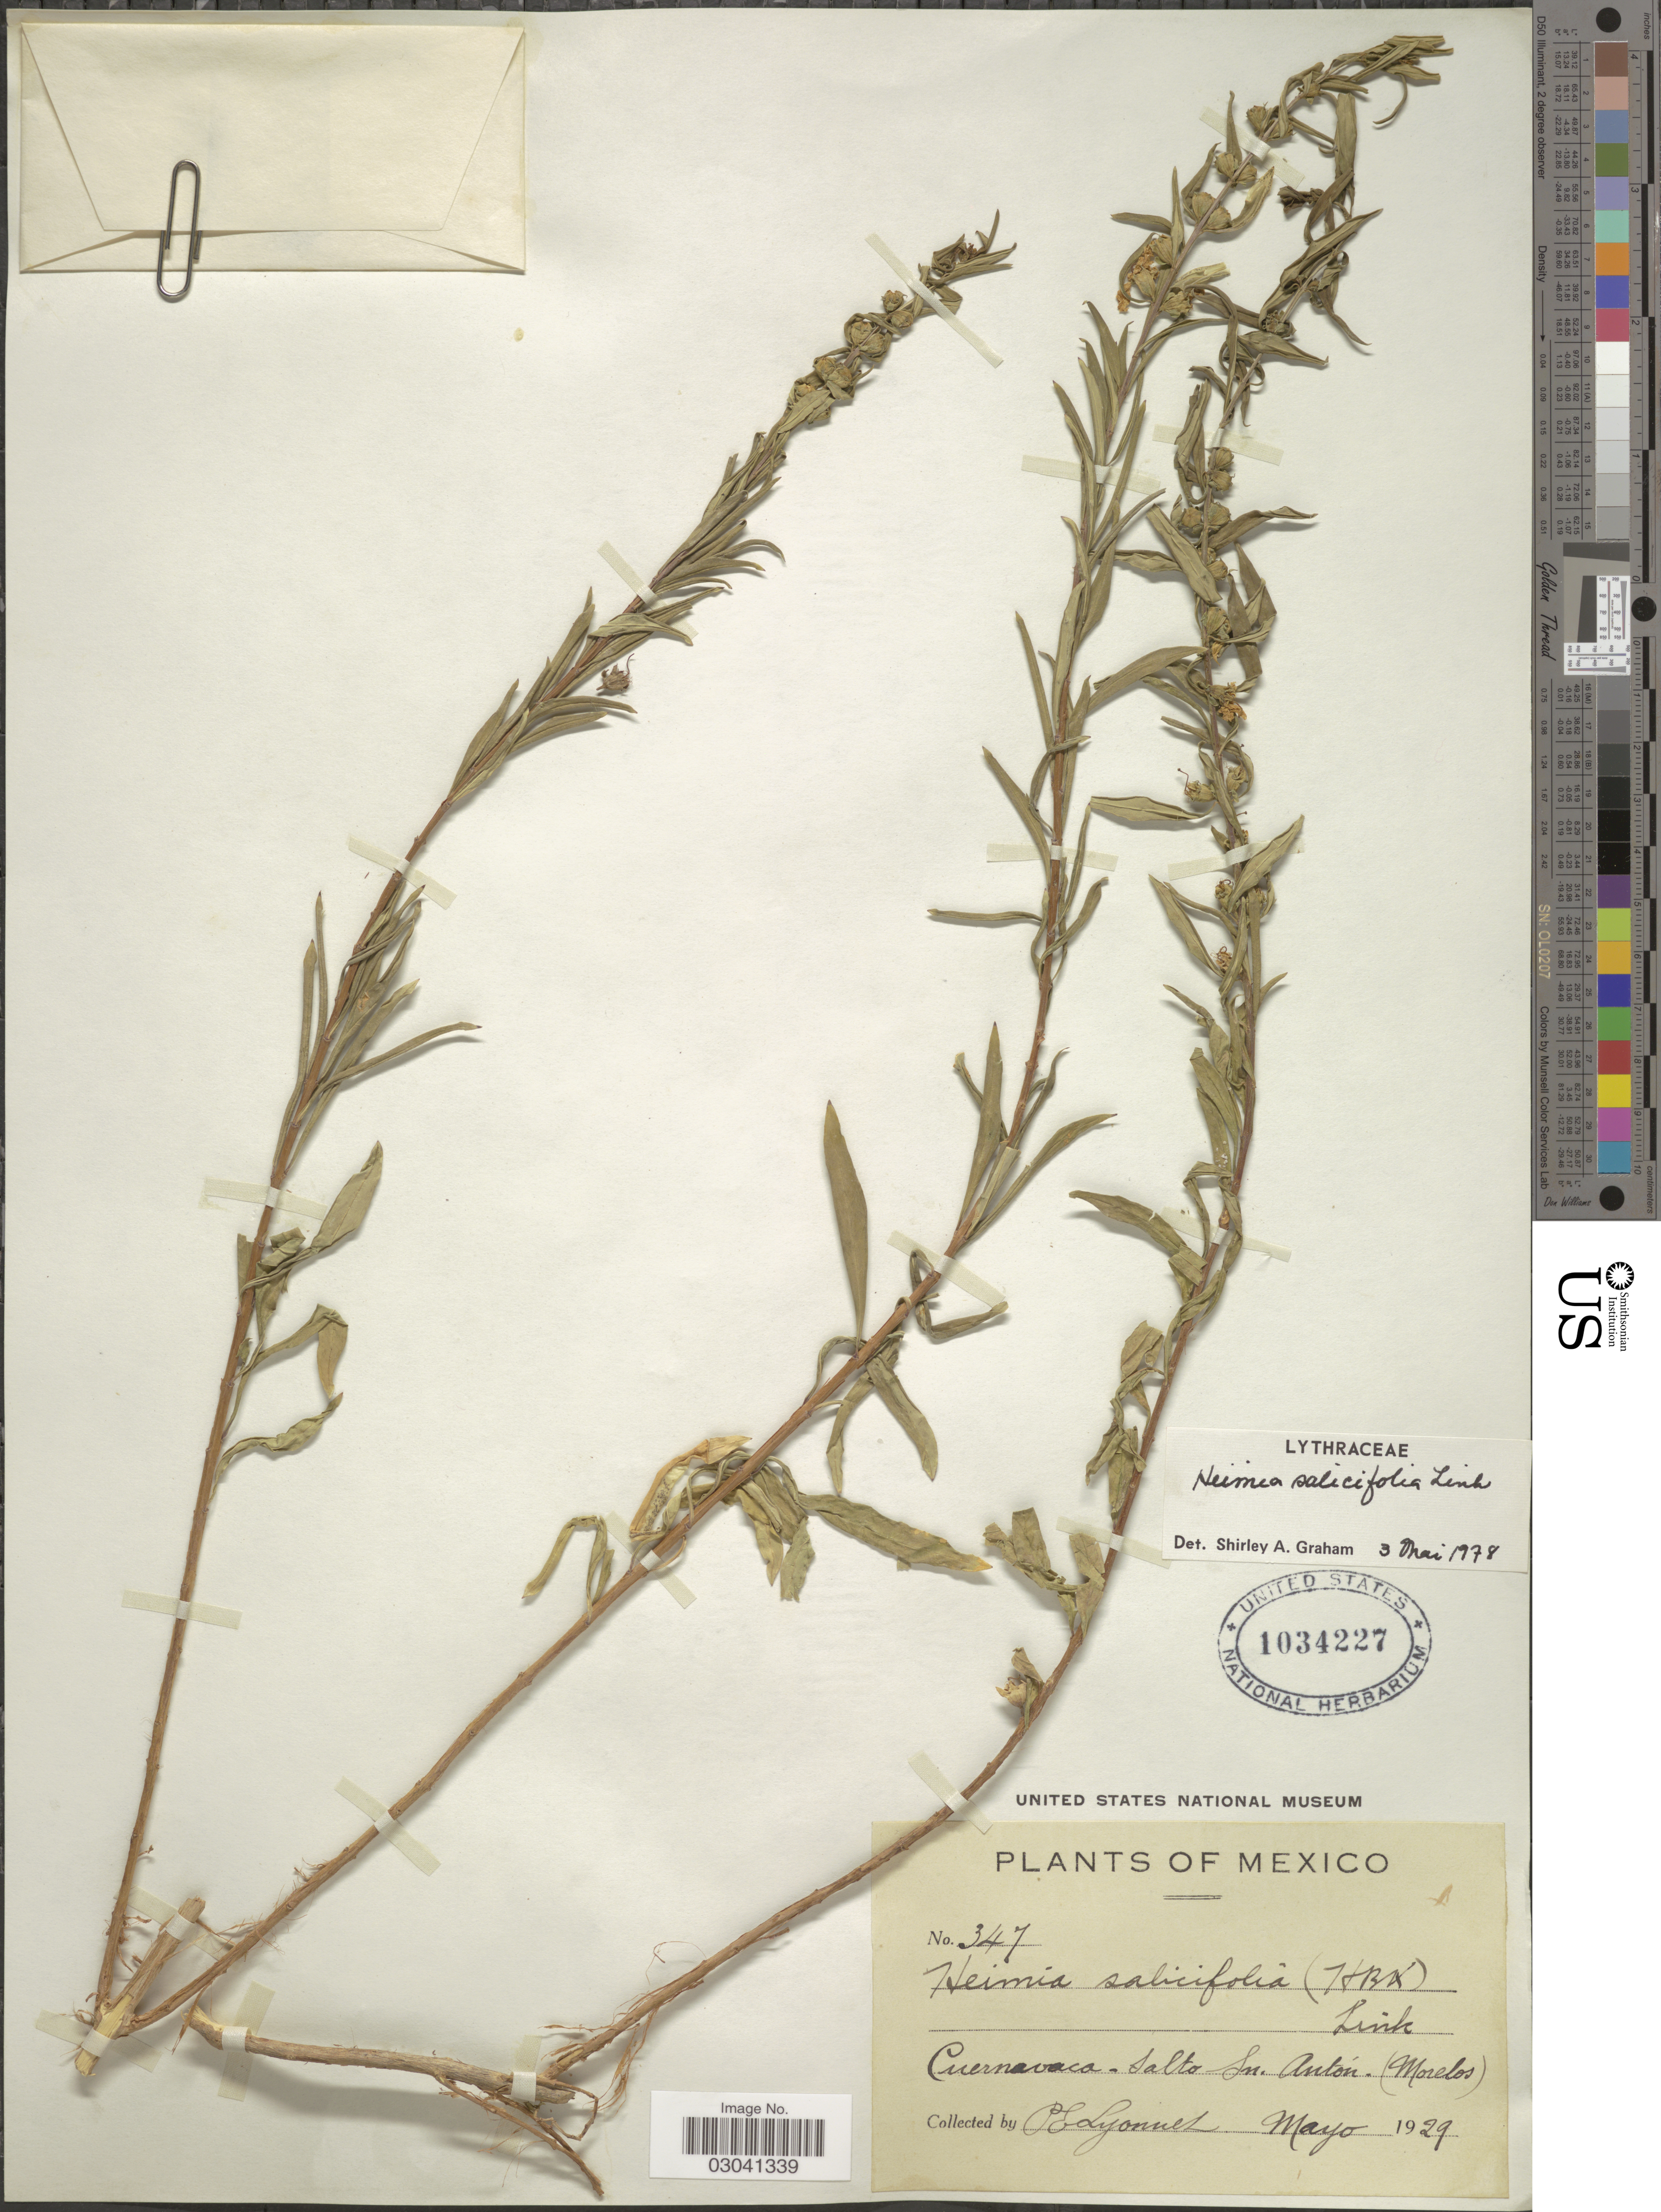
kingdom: Plantae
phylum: Tracheophyta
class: Magnoliopsida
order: Myrtales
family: Lythraceae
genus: Heimia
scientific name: Heimia salicifolia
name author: Link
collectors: E. Lyonnet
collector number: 347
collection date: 1927-05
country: Mexico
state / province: Morelos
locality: Cuernavaca, Salto Sn. Antón.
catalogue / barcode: US 1034227